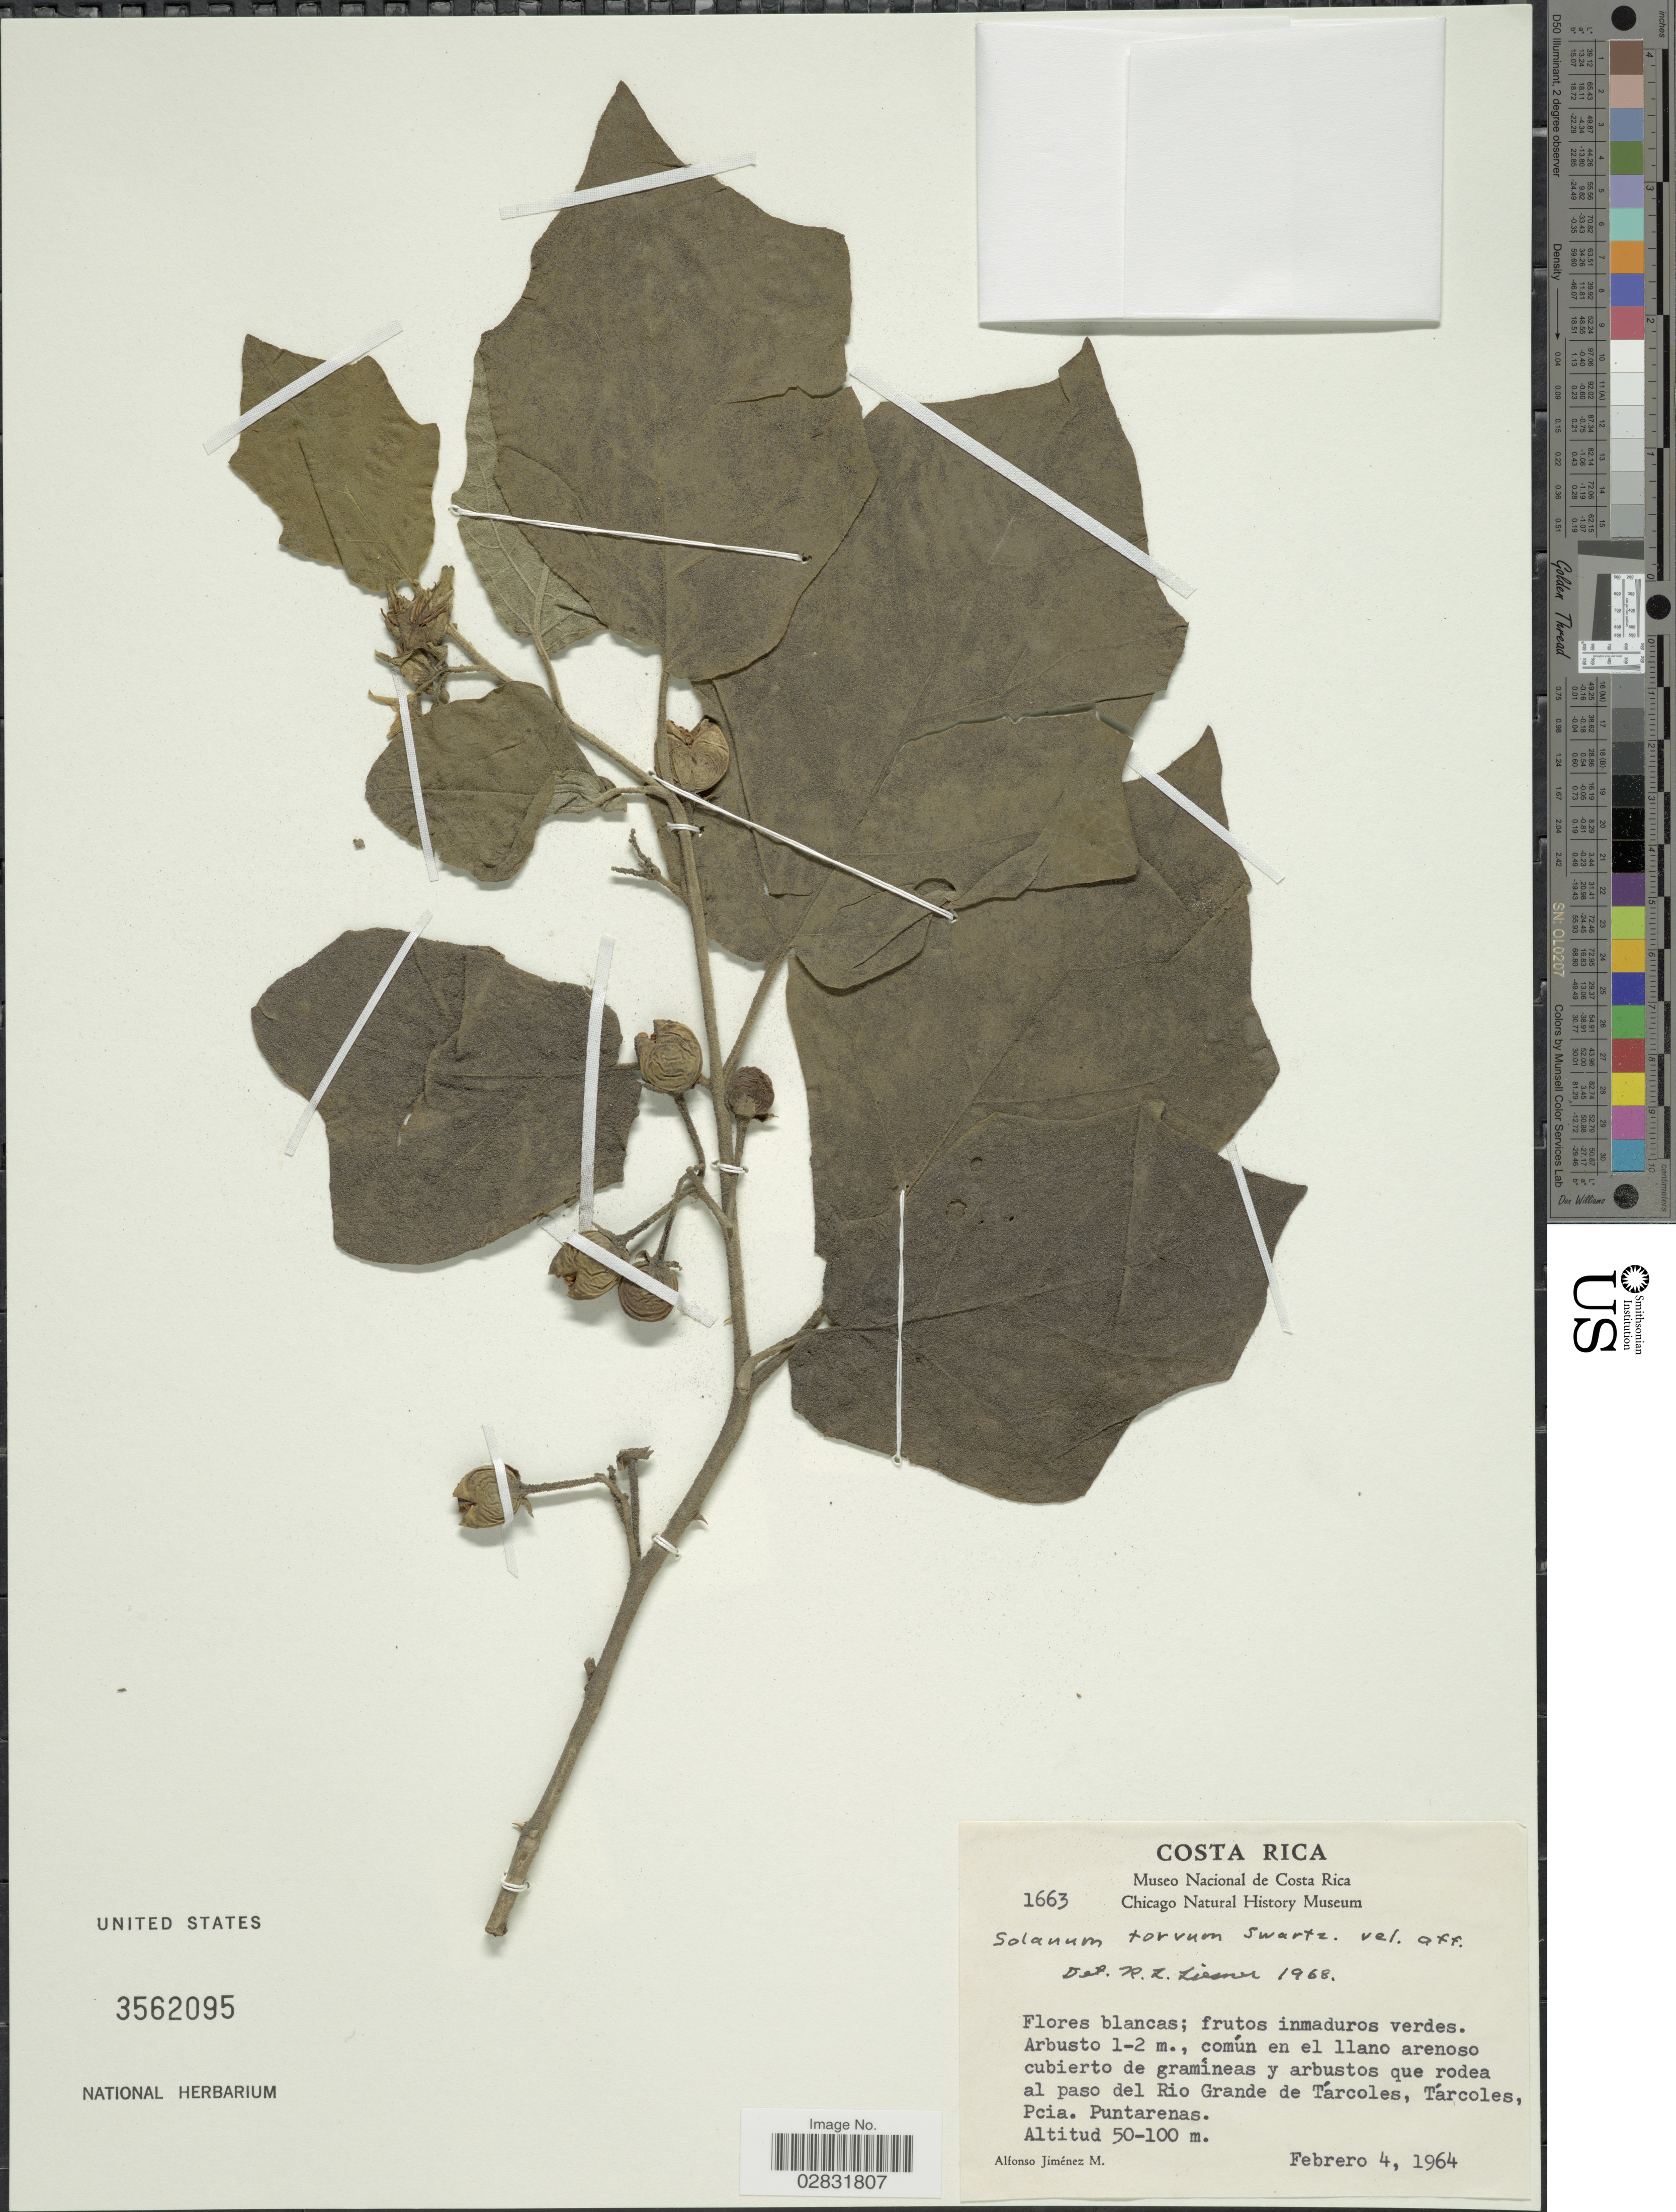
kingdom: Plantae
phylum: Tracheophyta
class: Magnoliopsida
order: Solanales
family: Solanaceae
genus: Solanum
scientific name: Solanum torvum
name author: Sw.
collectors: A. Jimenez M.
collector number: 1663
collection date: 1964-02-04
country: Costa Rica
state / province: Puntarenas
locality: Común en el llano arenoso cubierto de gramíneas y arbustos que rodea al paso del Rio Grande de Tárcoles, Tárcoles.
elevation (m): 50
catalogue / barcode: US 3562095